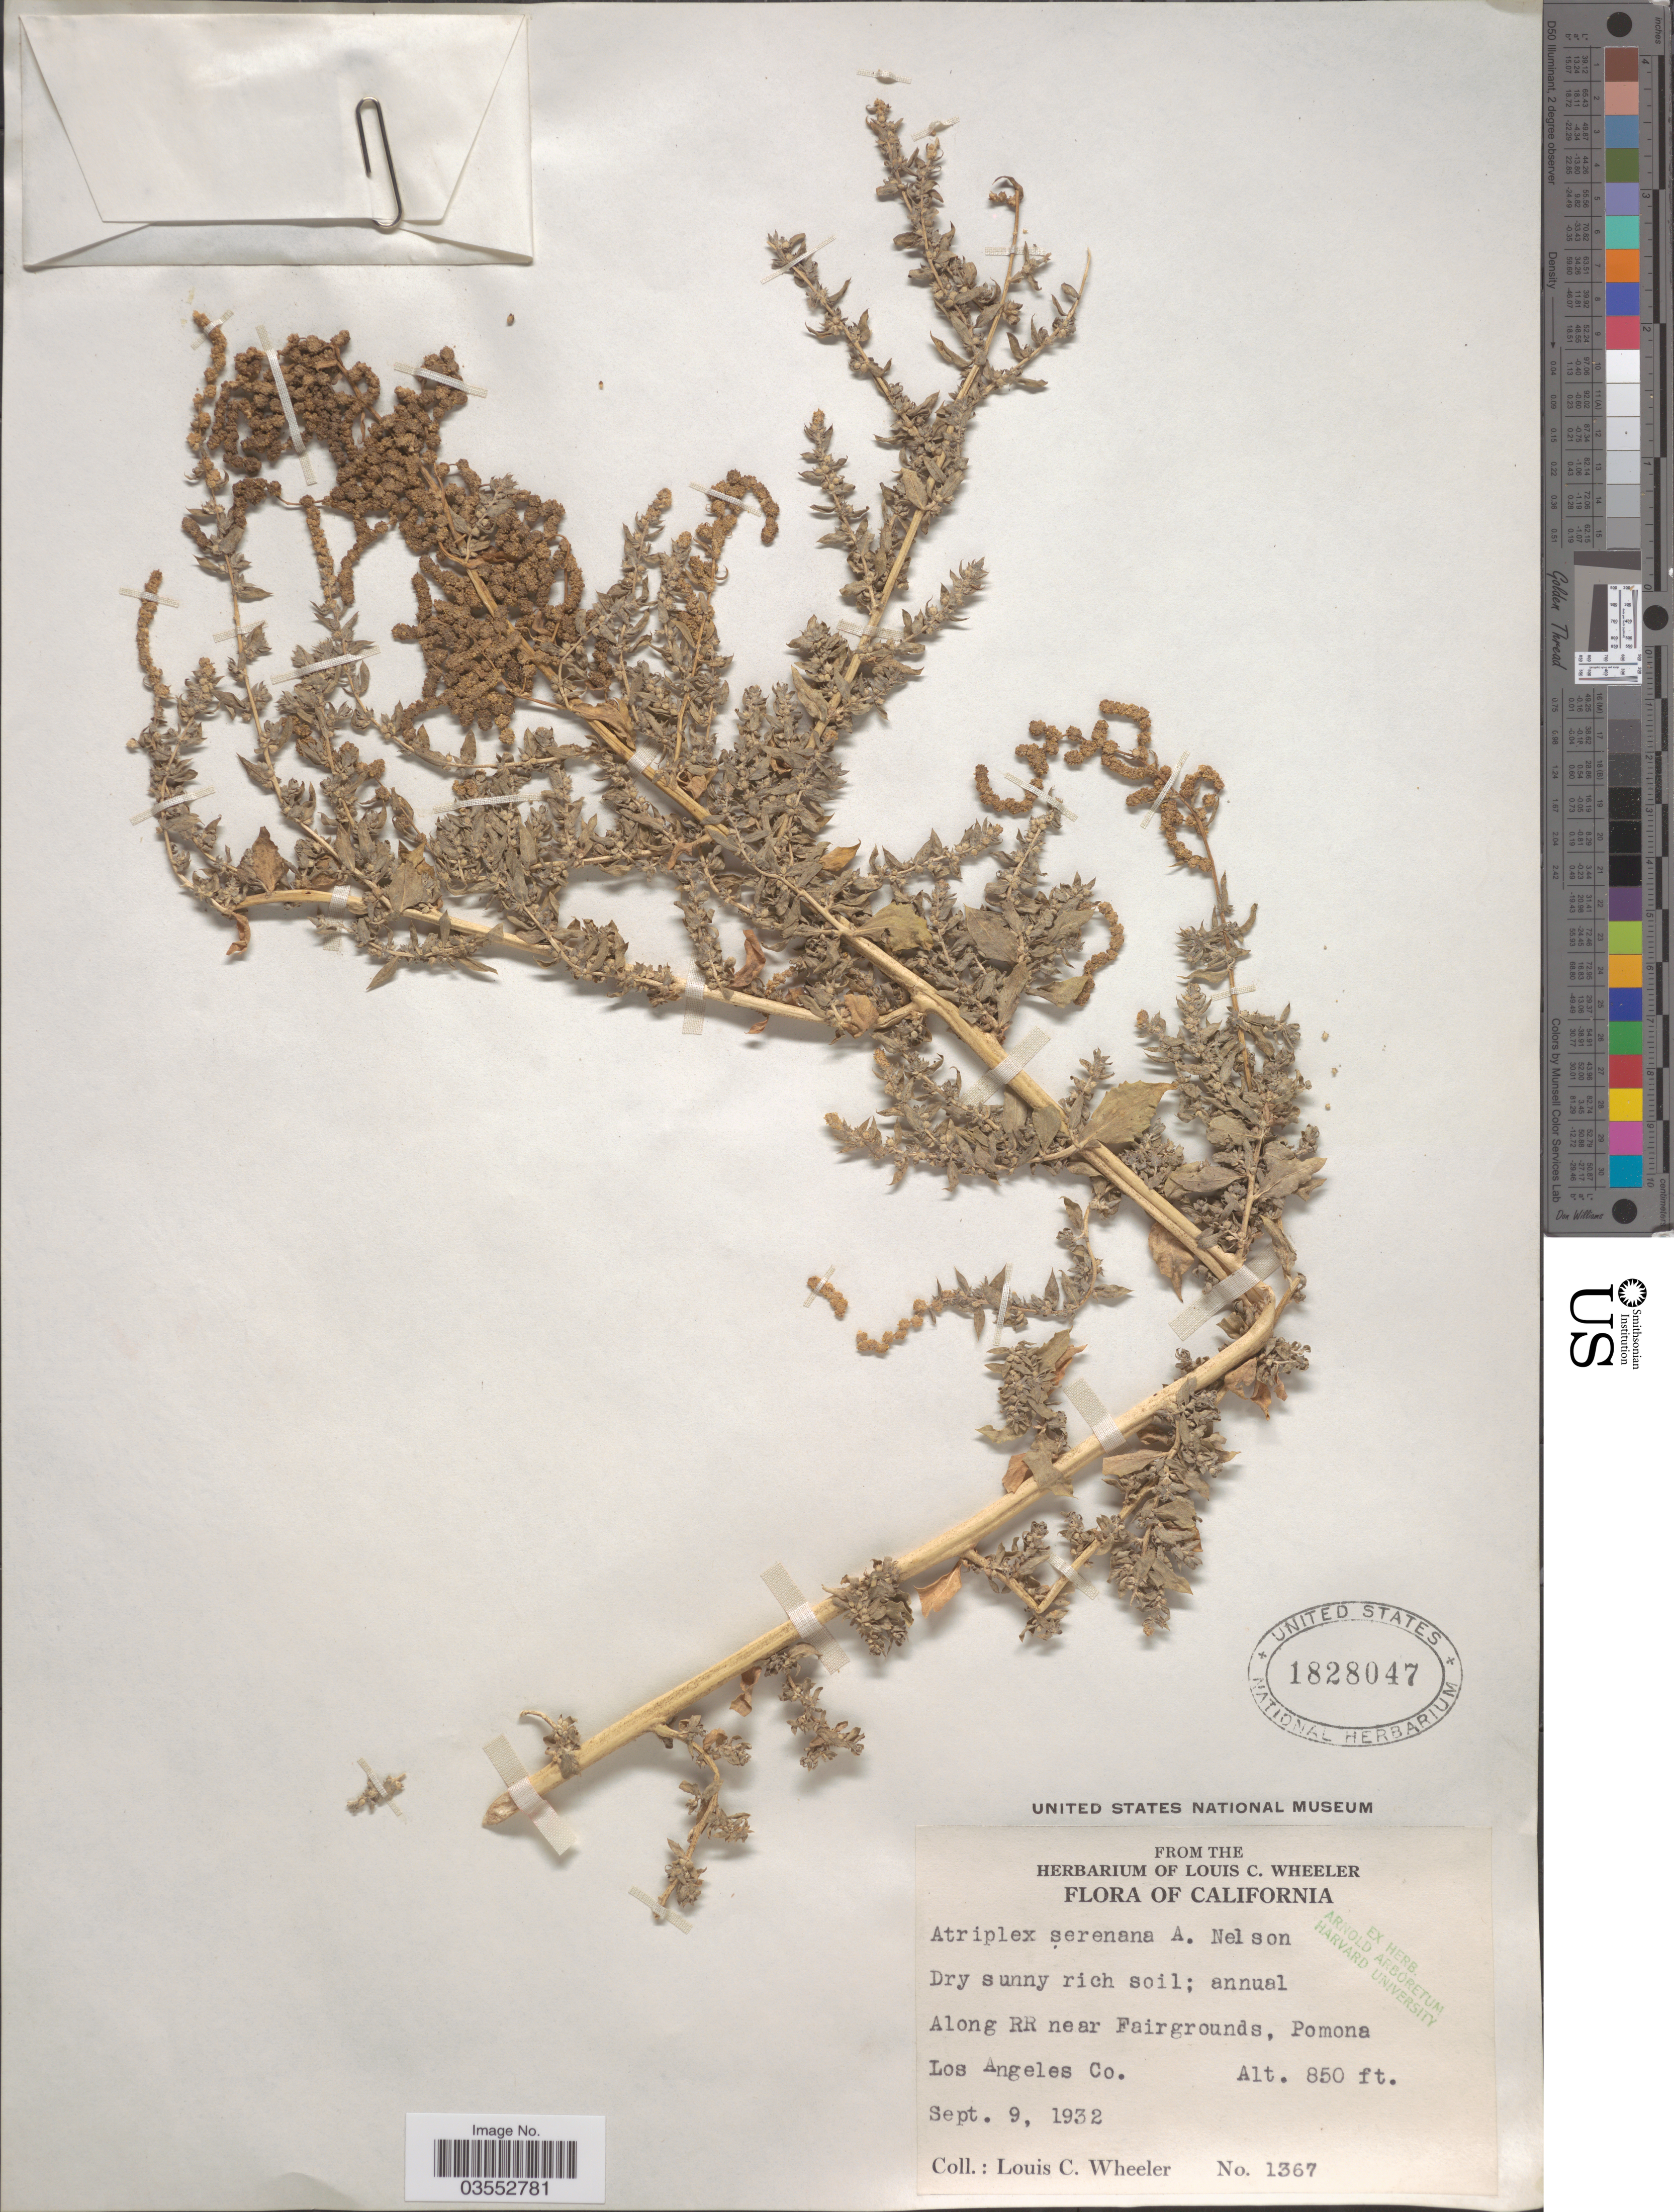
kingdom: Plantae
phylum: Tracheophyta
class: Magnoliopsida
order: Caryophyllales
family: Amaranthaceae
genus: Atriplex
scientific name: Atriplex serenana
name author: A. Nelson ex Abrams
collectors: L. C. Wheeler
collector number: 1367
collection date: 1932-09-09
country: United States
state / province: California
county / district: Los Angeles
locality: Along RR near Fairgrounds, Pomona Los Angeles Co.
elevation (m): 259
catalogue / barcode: US 1828047